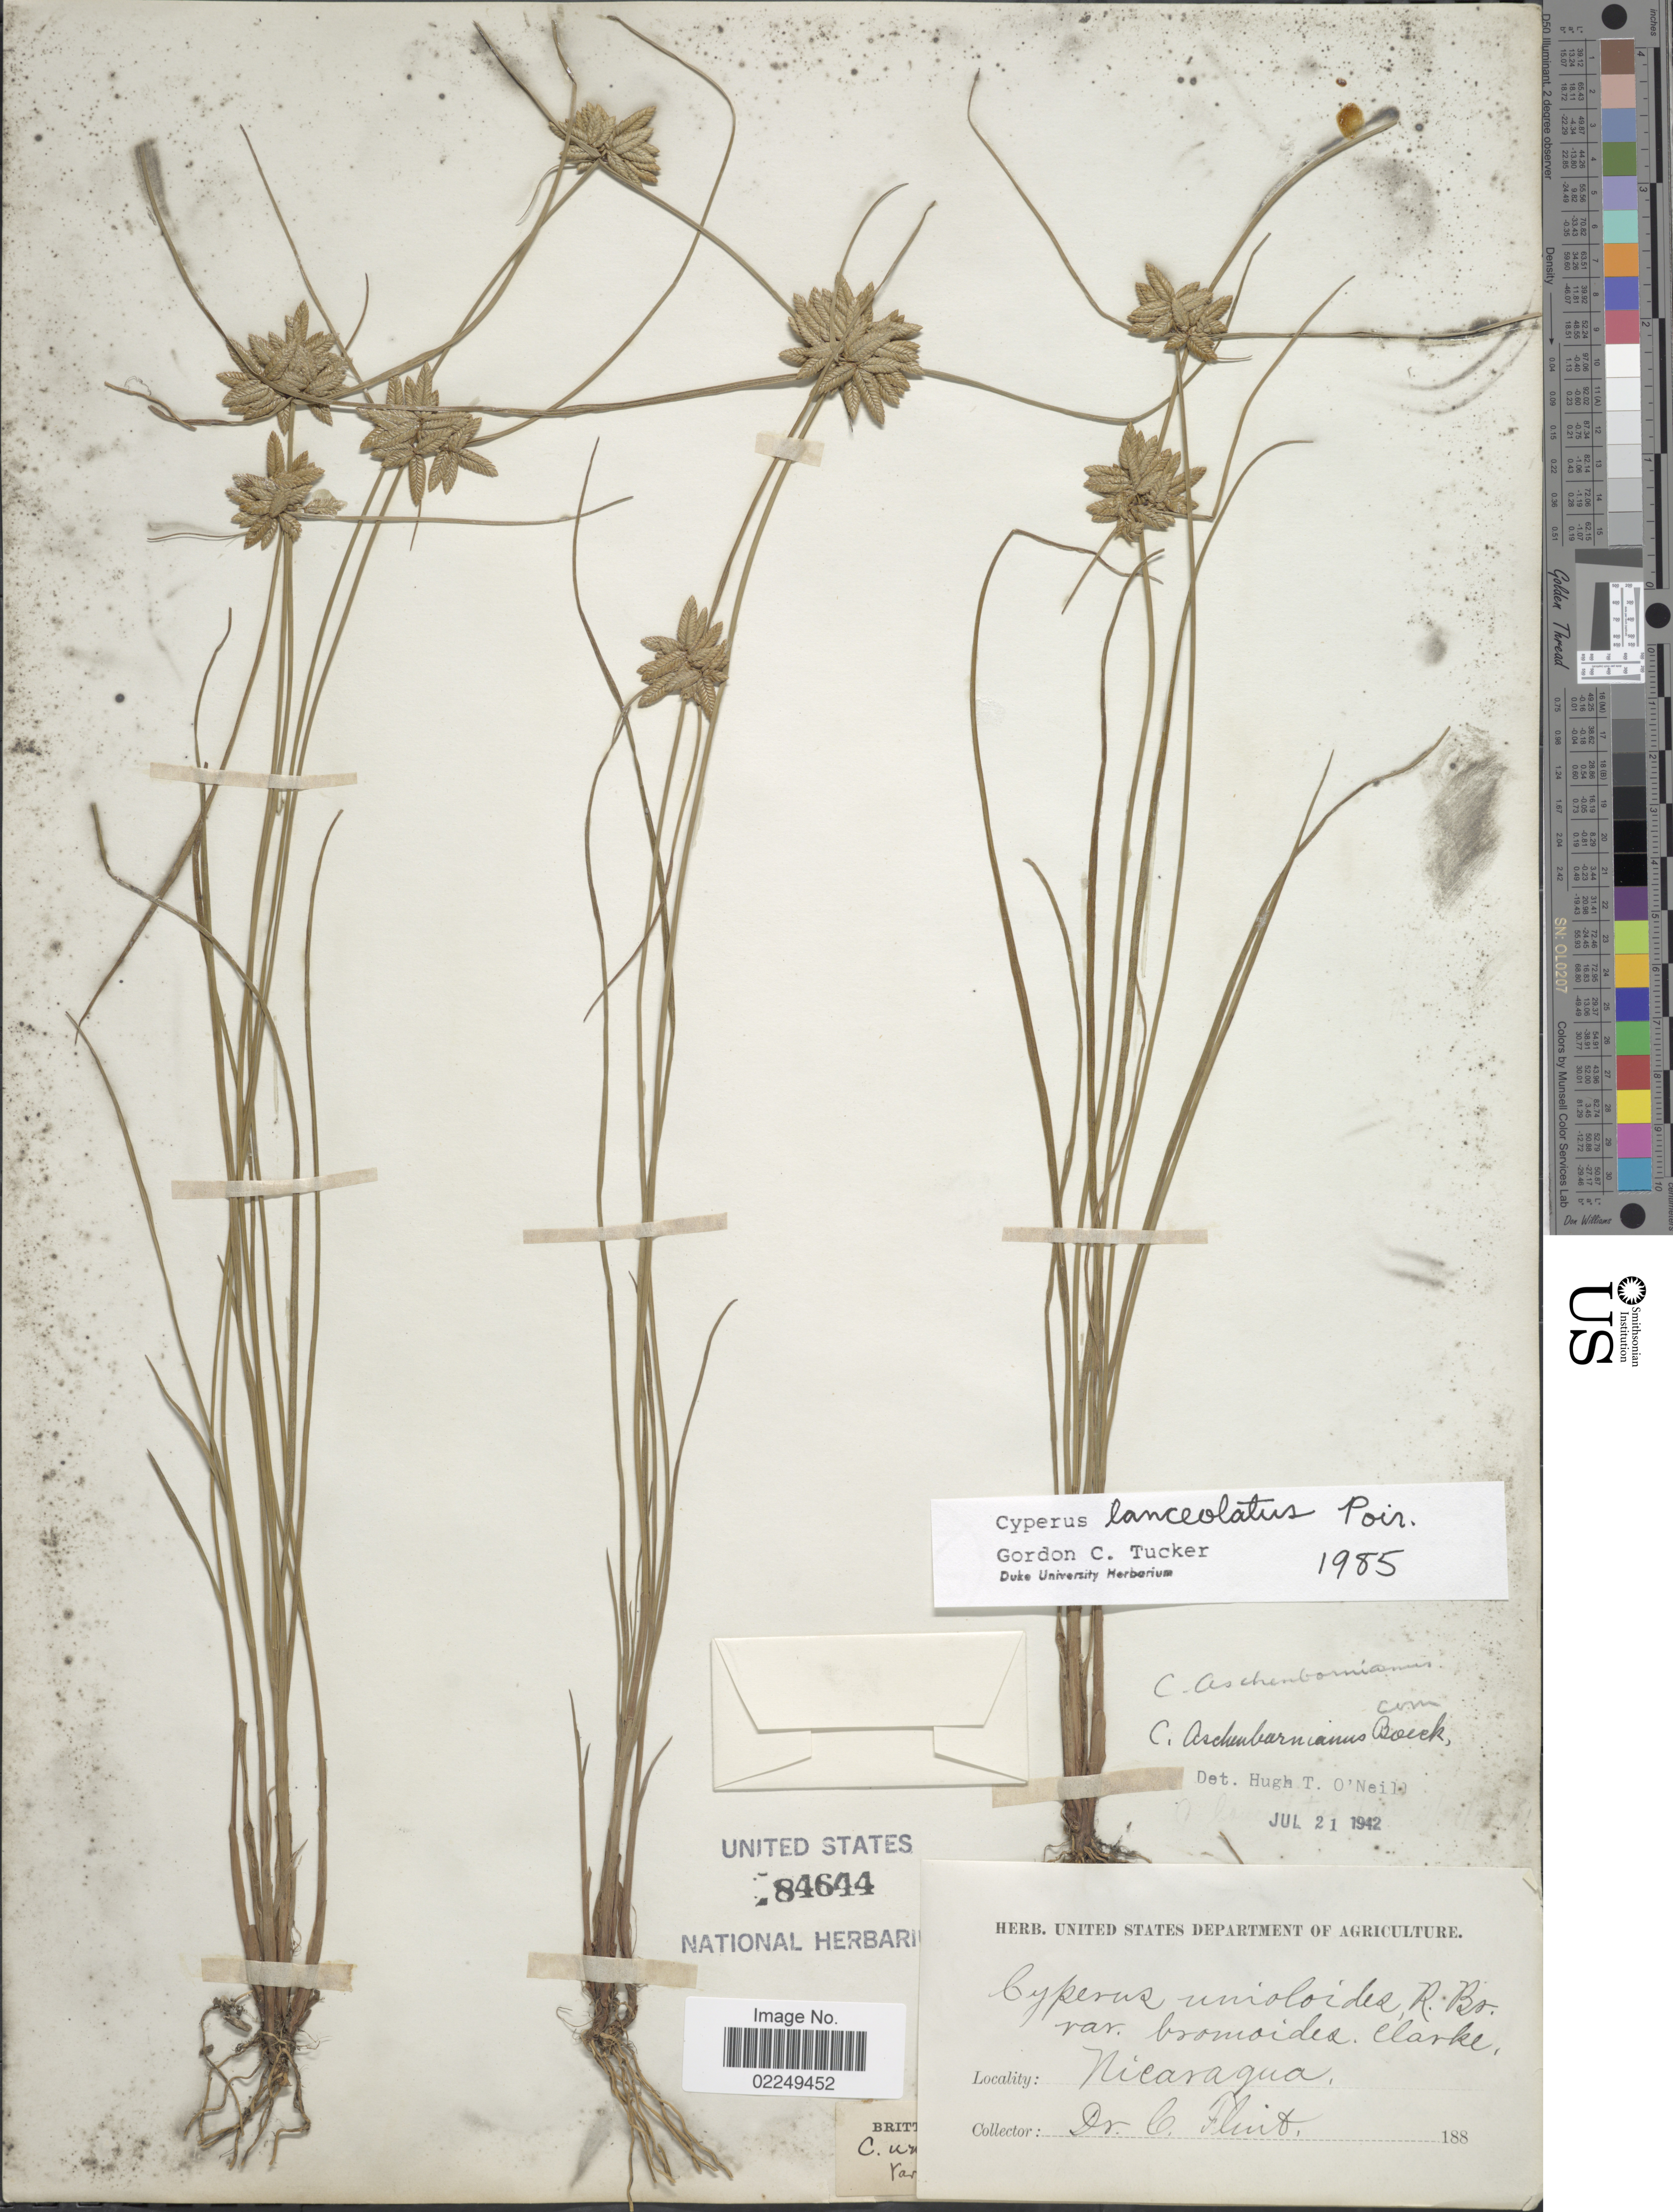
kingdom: Plantae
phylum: Tracheophyta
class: Liliopsida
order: Poales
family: Cyperaceae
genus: Cyperus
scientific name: Cyperus lanceolatus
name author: Poir.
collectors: C. Flint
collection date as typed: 188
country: Nicaragua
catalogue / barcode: US 84644